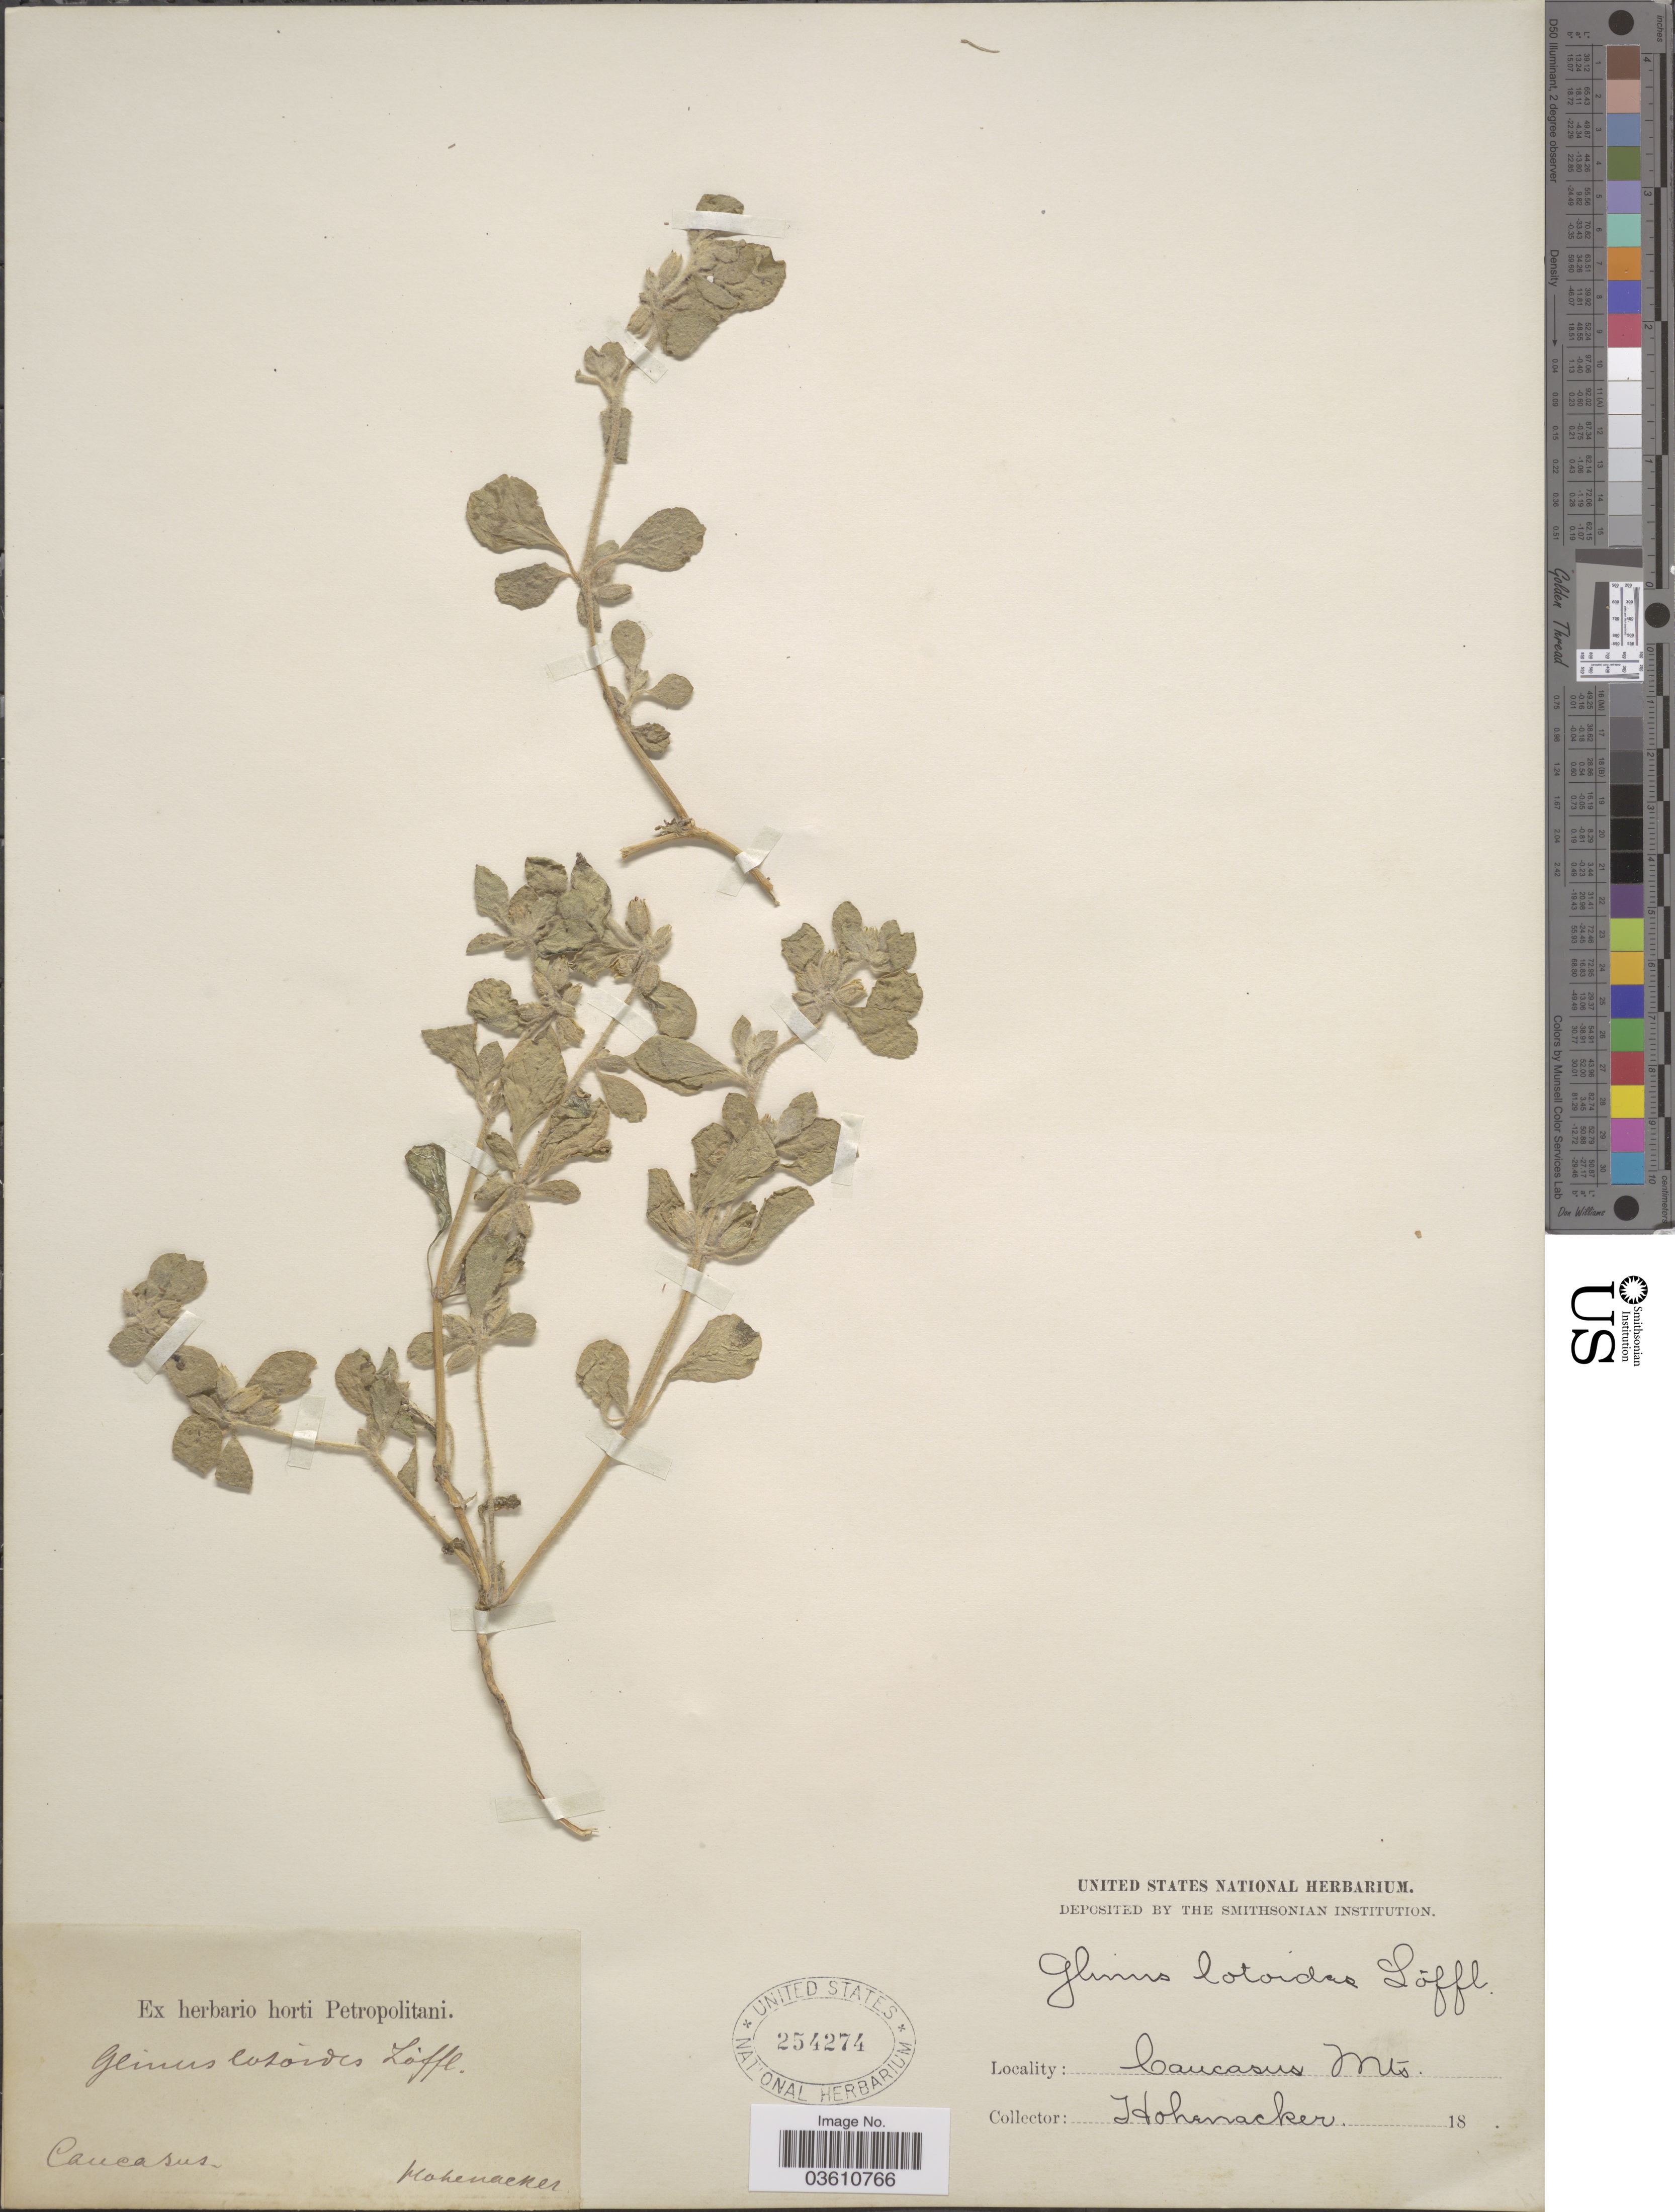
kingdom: Plantae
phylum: Tracheophyta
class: Magnoliopsida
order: Caryophyllales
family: Molluginaceae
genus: Glinus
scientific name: Glinus lotoides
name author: L.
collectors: Hohenacker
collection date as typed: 18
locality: Caucasus Mts.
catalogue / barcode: US 254274